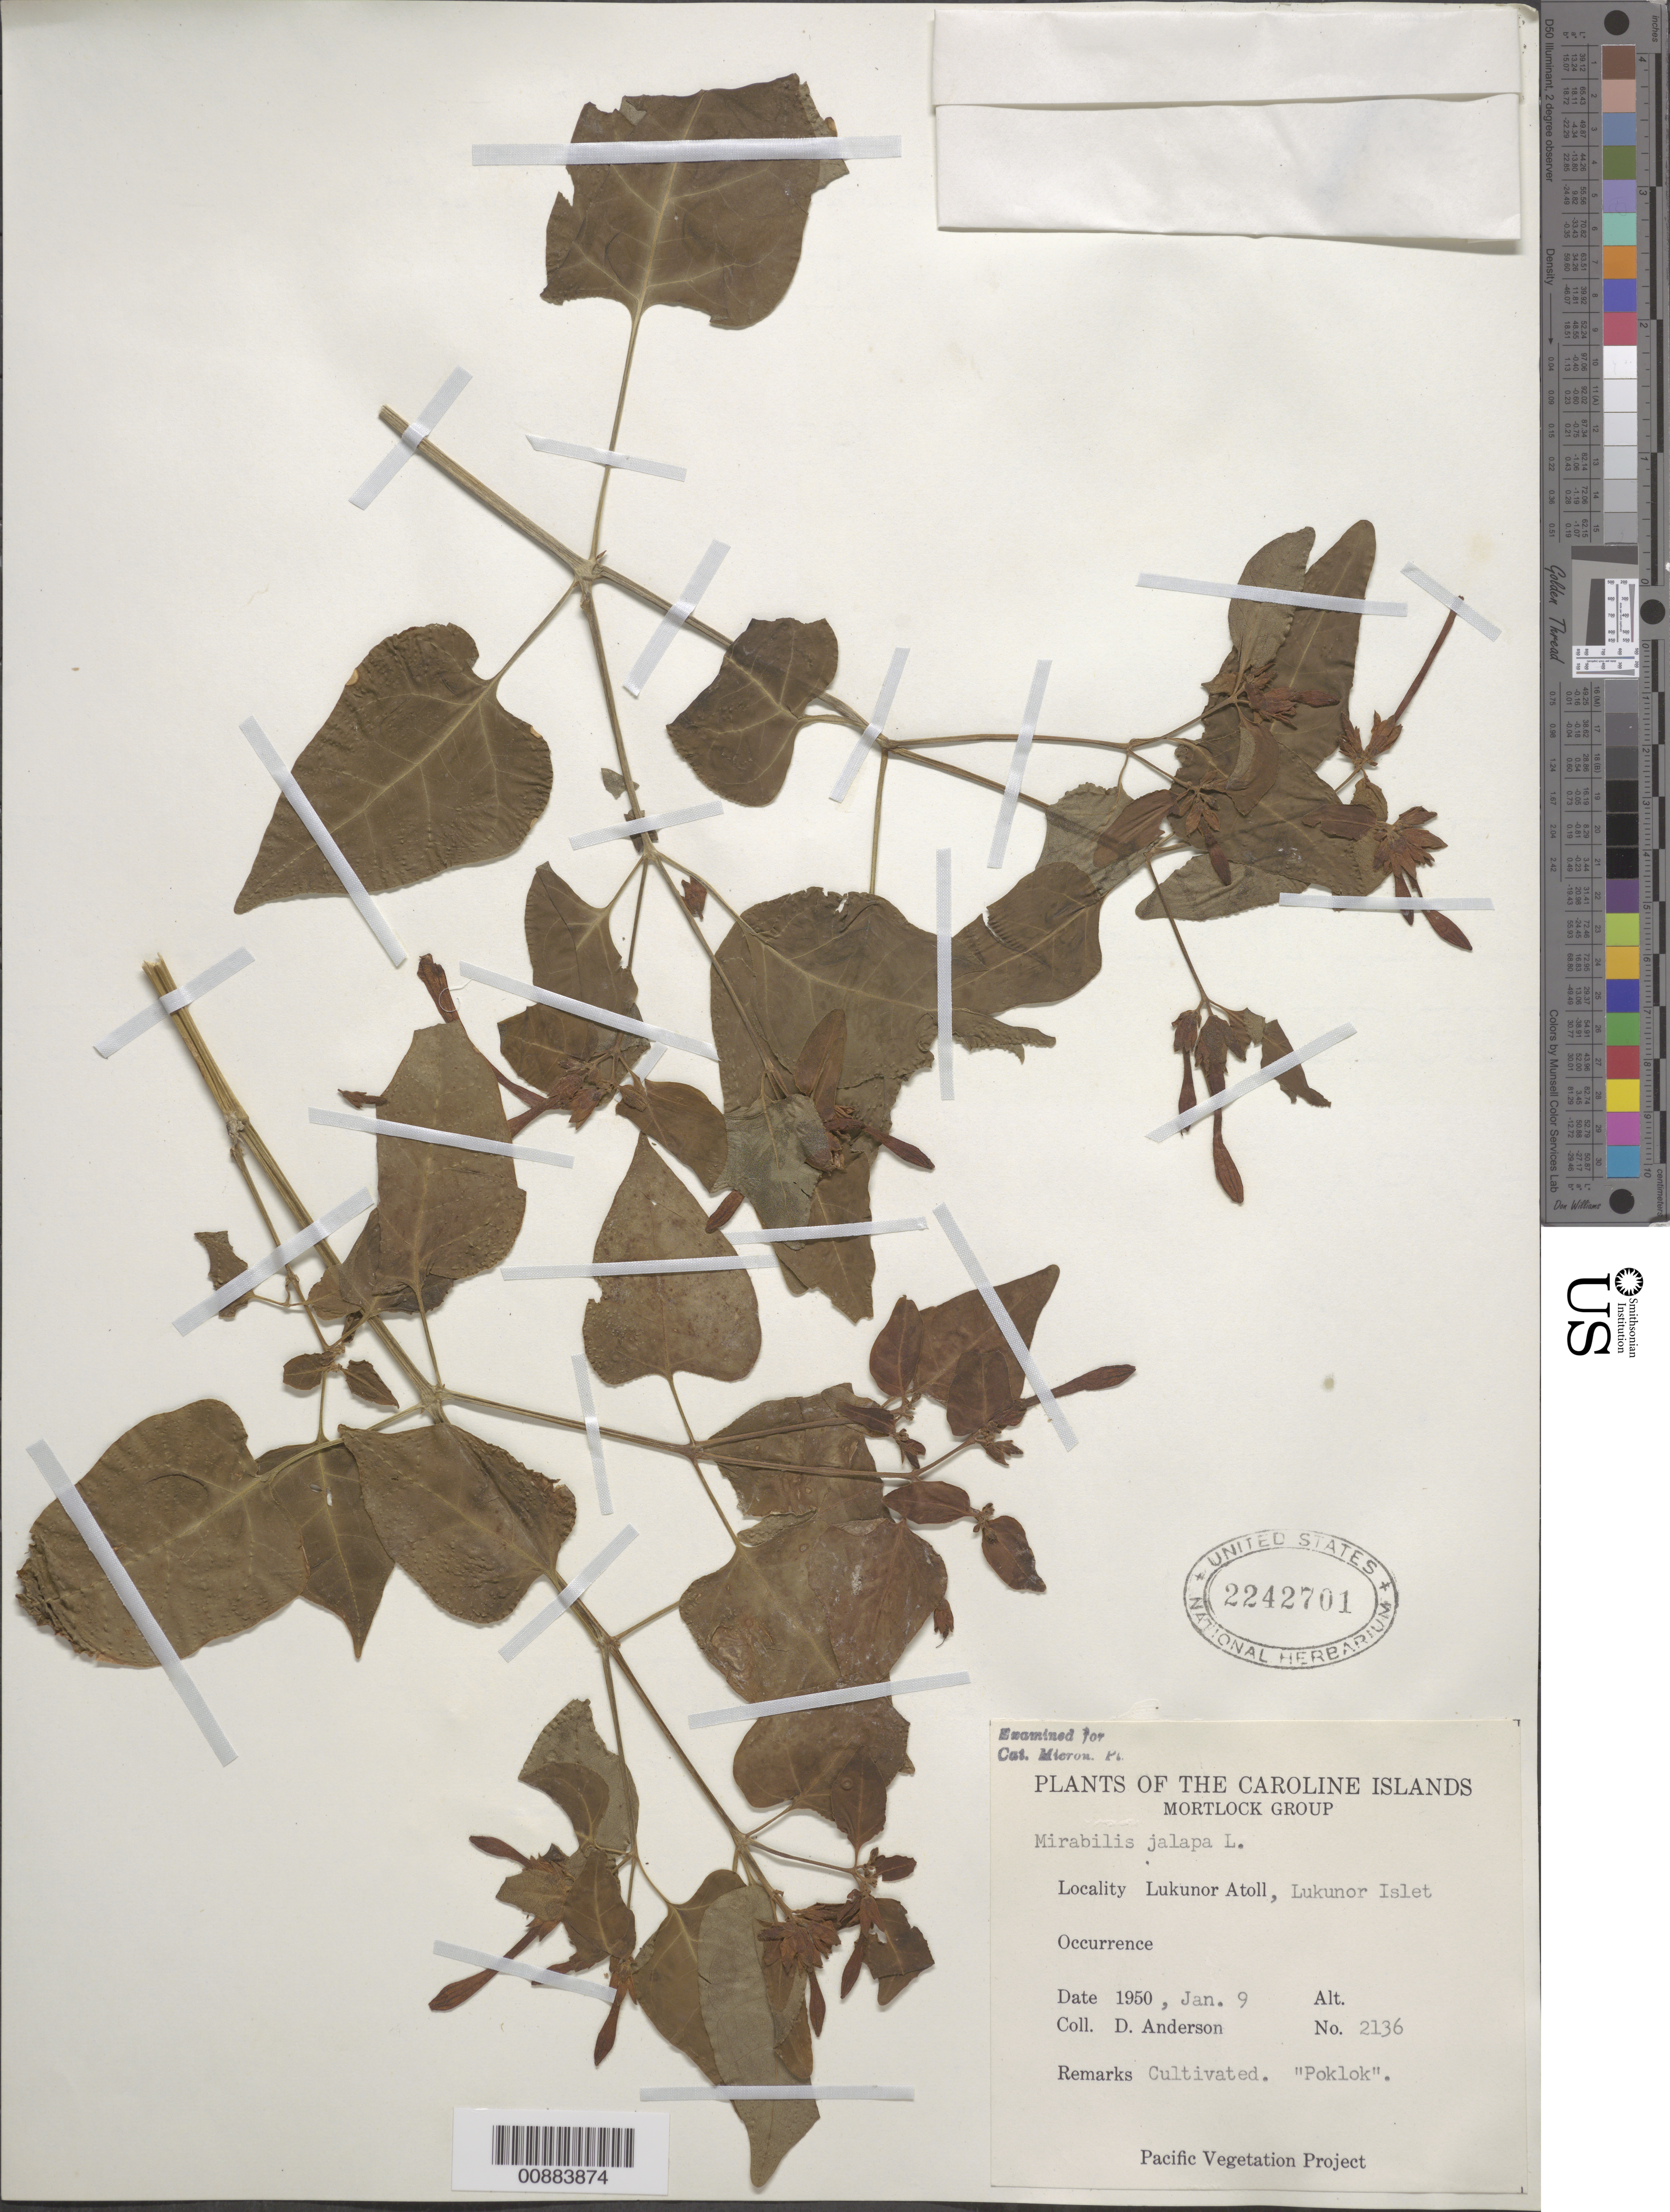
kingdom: Plantae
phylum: Tracheophyta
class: Magnoliopsida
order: Caryophyllales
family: Nyctaginaceae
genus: Mirabilis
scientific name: Mirabilis jalapa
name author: L.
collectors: D. Anderson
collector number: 2136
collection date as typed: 09 Jan 1950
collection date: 1950-01-09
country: Micronesia, Federated States of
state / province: Truk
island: Lukunor Atoll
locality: Lukunor Islet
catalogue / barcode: US 2242701